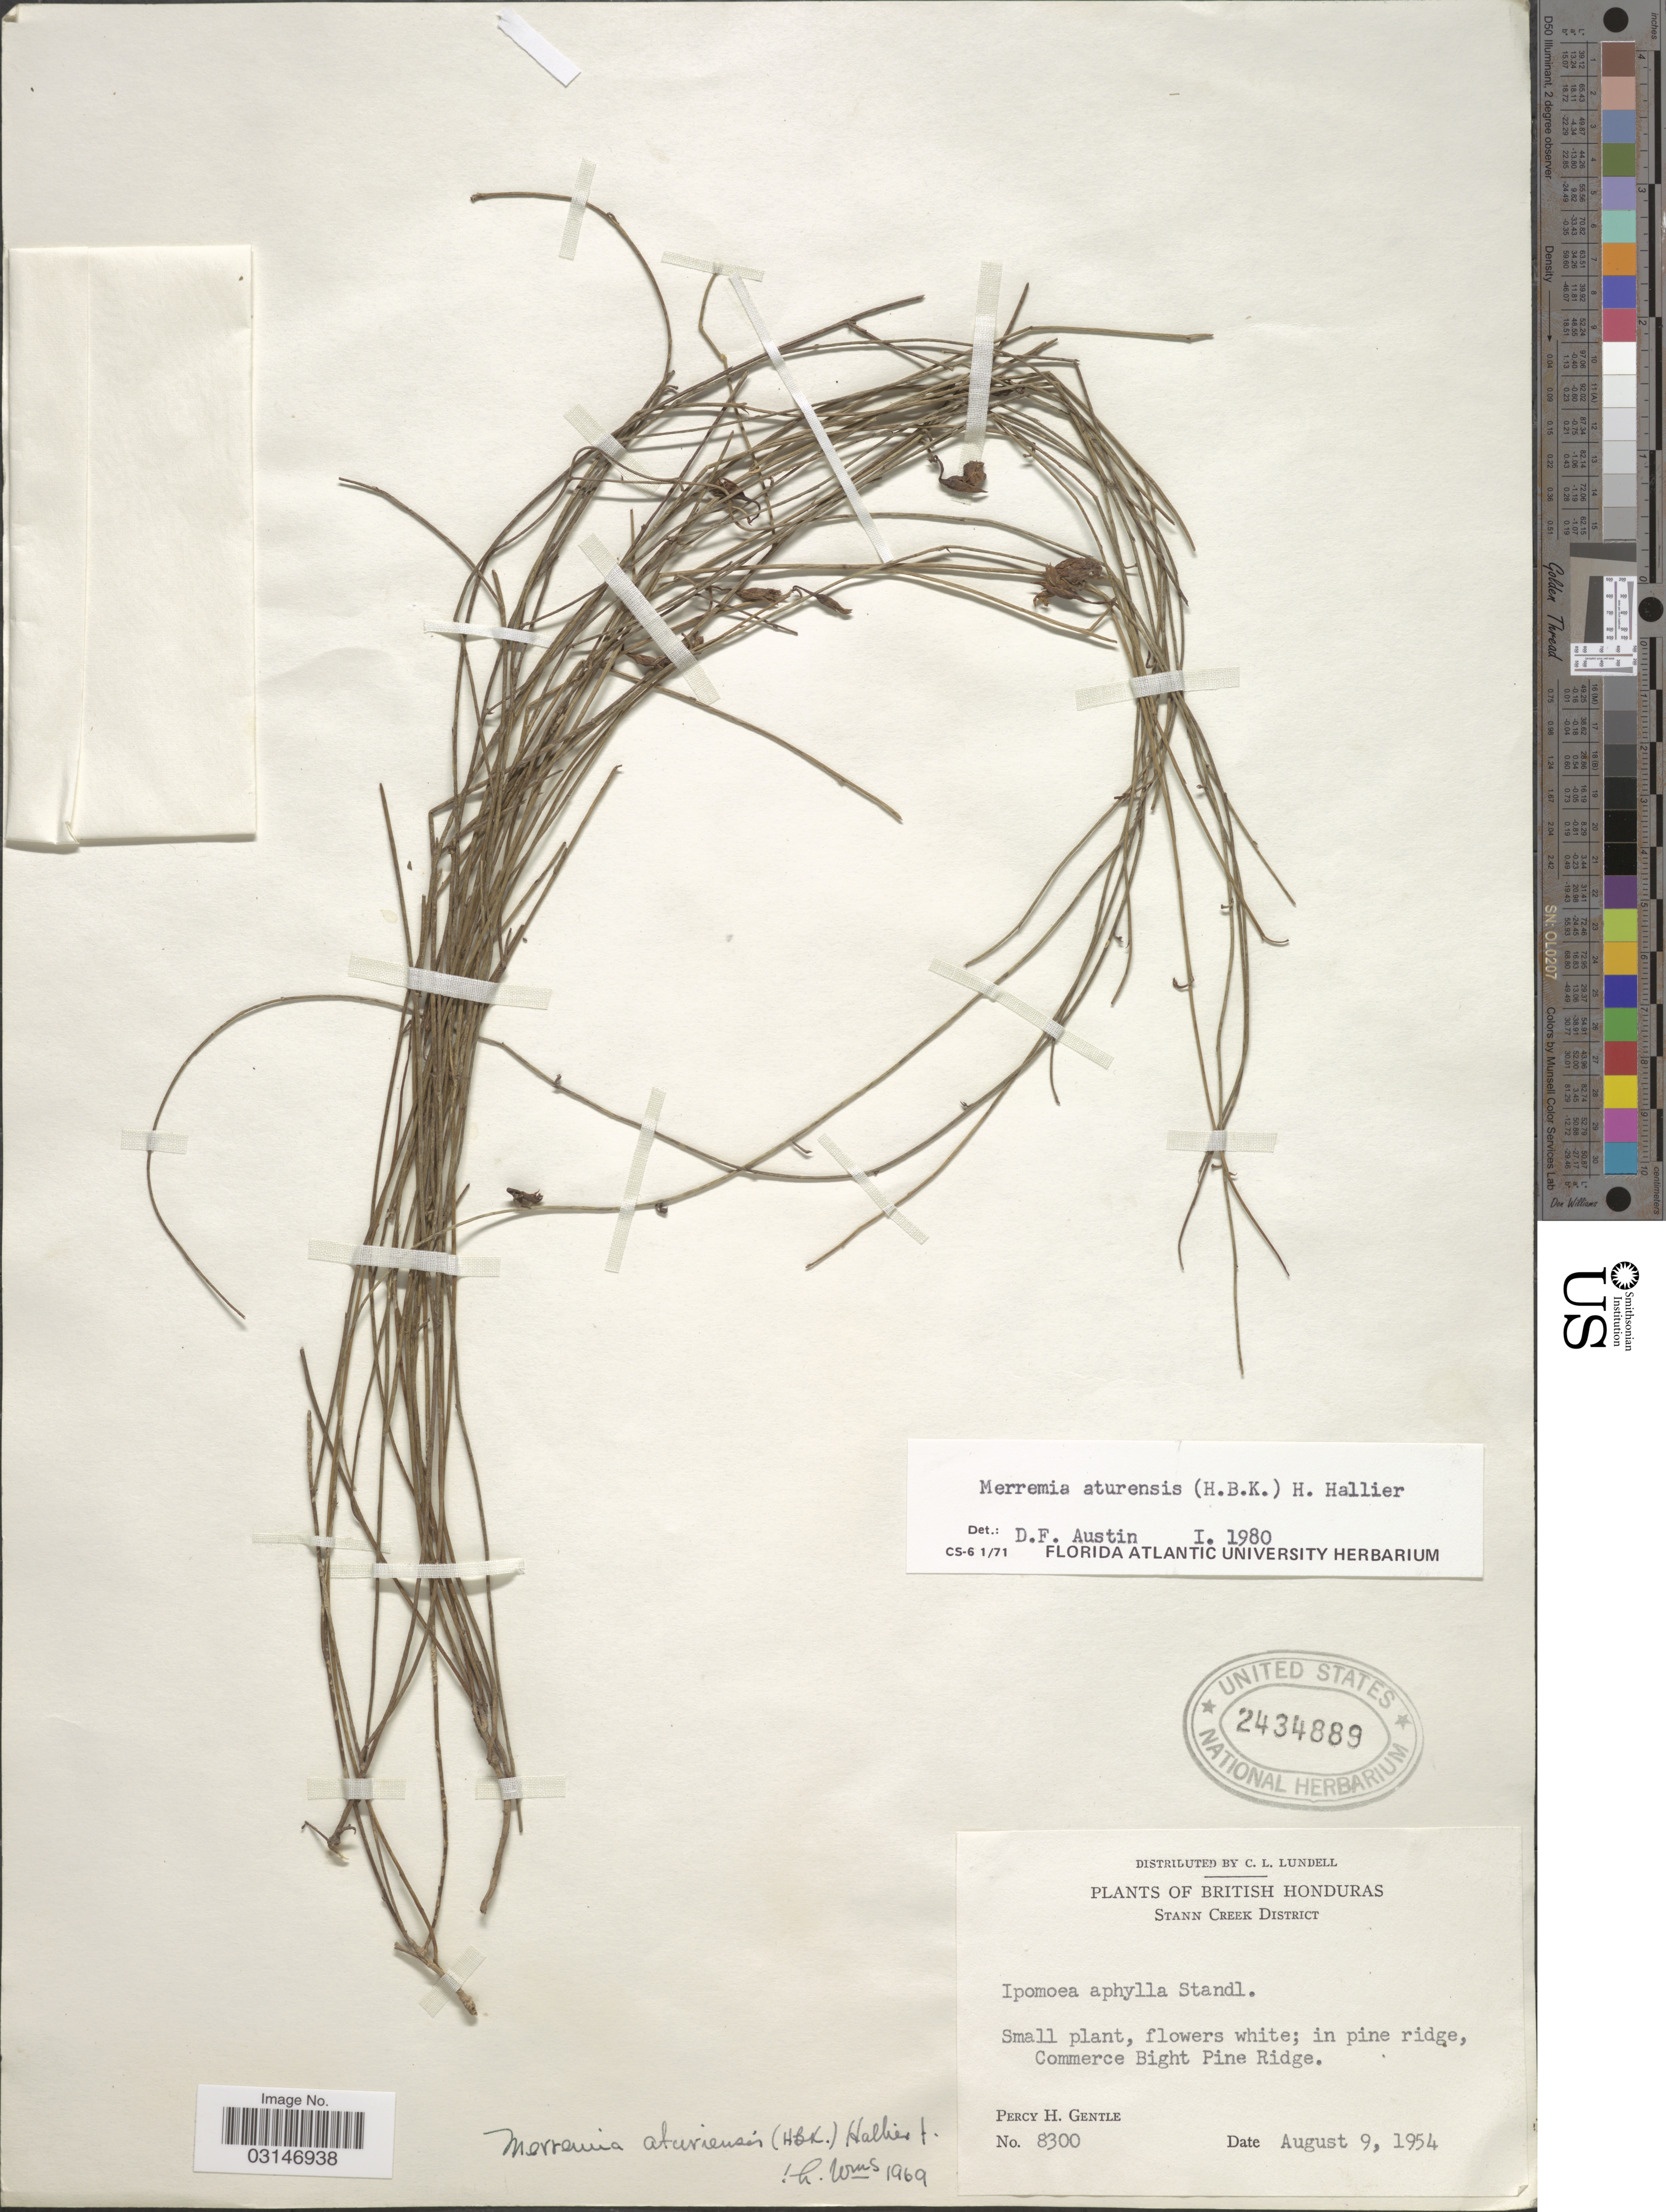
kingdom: Plantae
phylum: Tracheophyta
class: Magnoliopsida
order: Solanales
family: Convolvulaceae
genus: Distimake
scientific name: Distimake aturensis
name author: (Kunth) A. R. Simões & Staples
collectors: P. H. Gentle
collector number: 8300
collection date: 1954-08-09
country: Belize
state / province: Stann Creek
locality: British Honduras, Stann Creek District, in pine ridge, Commerce Bight Pine Ridge.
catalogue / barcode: US 2434889